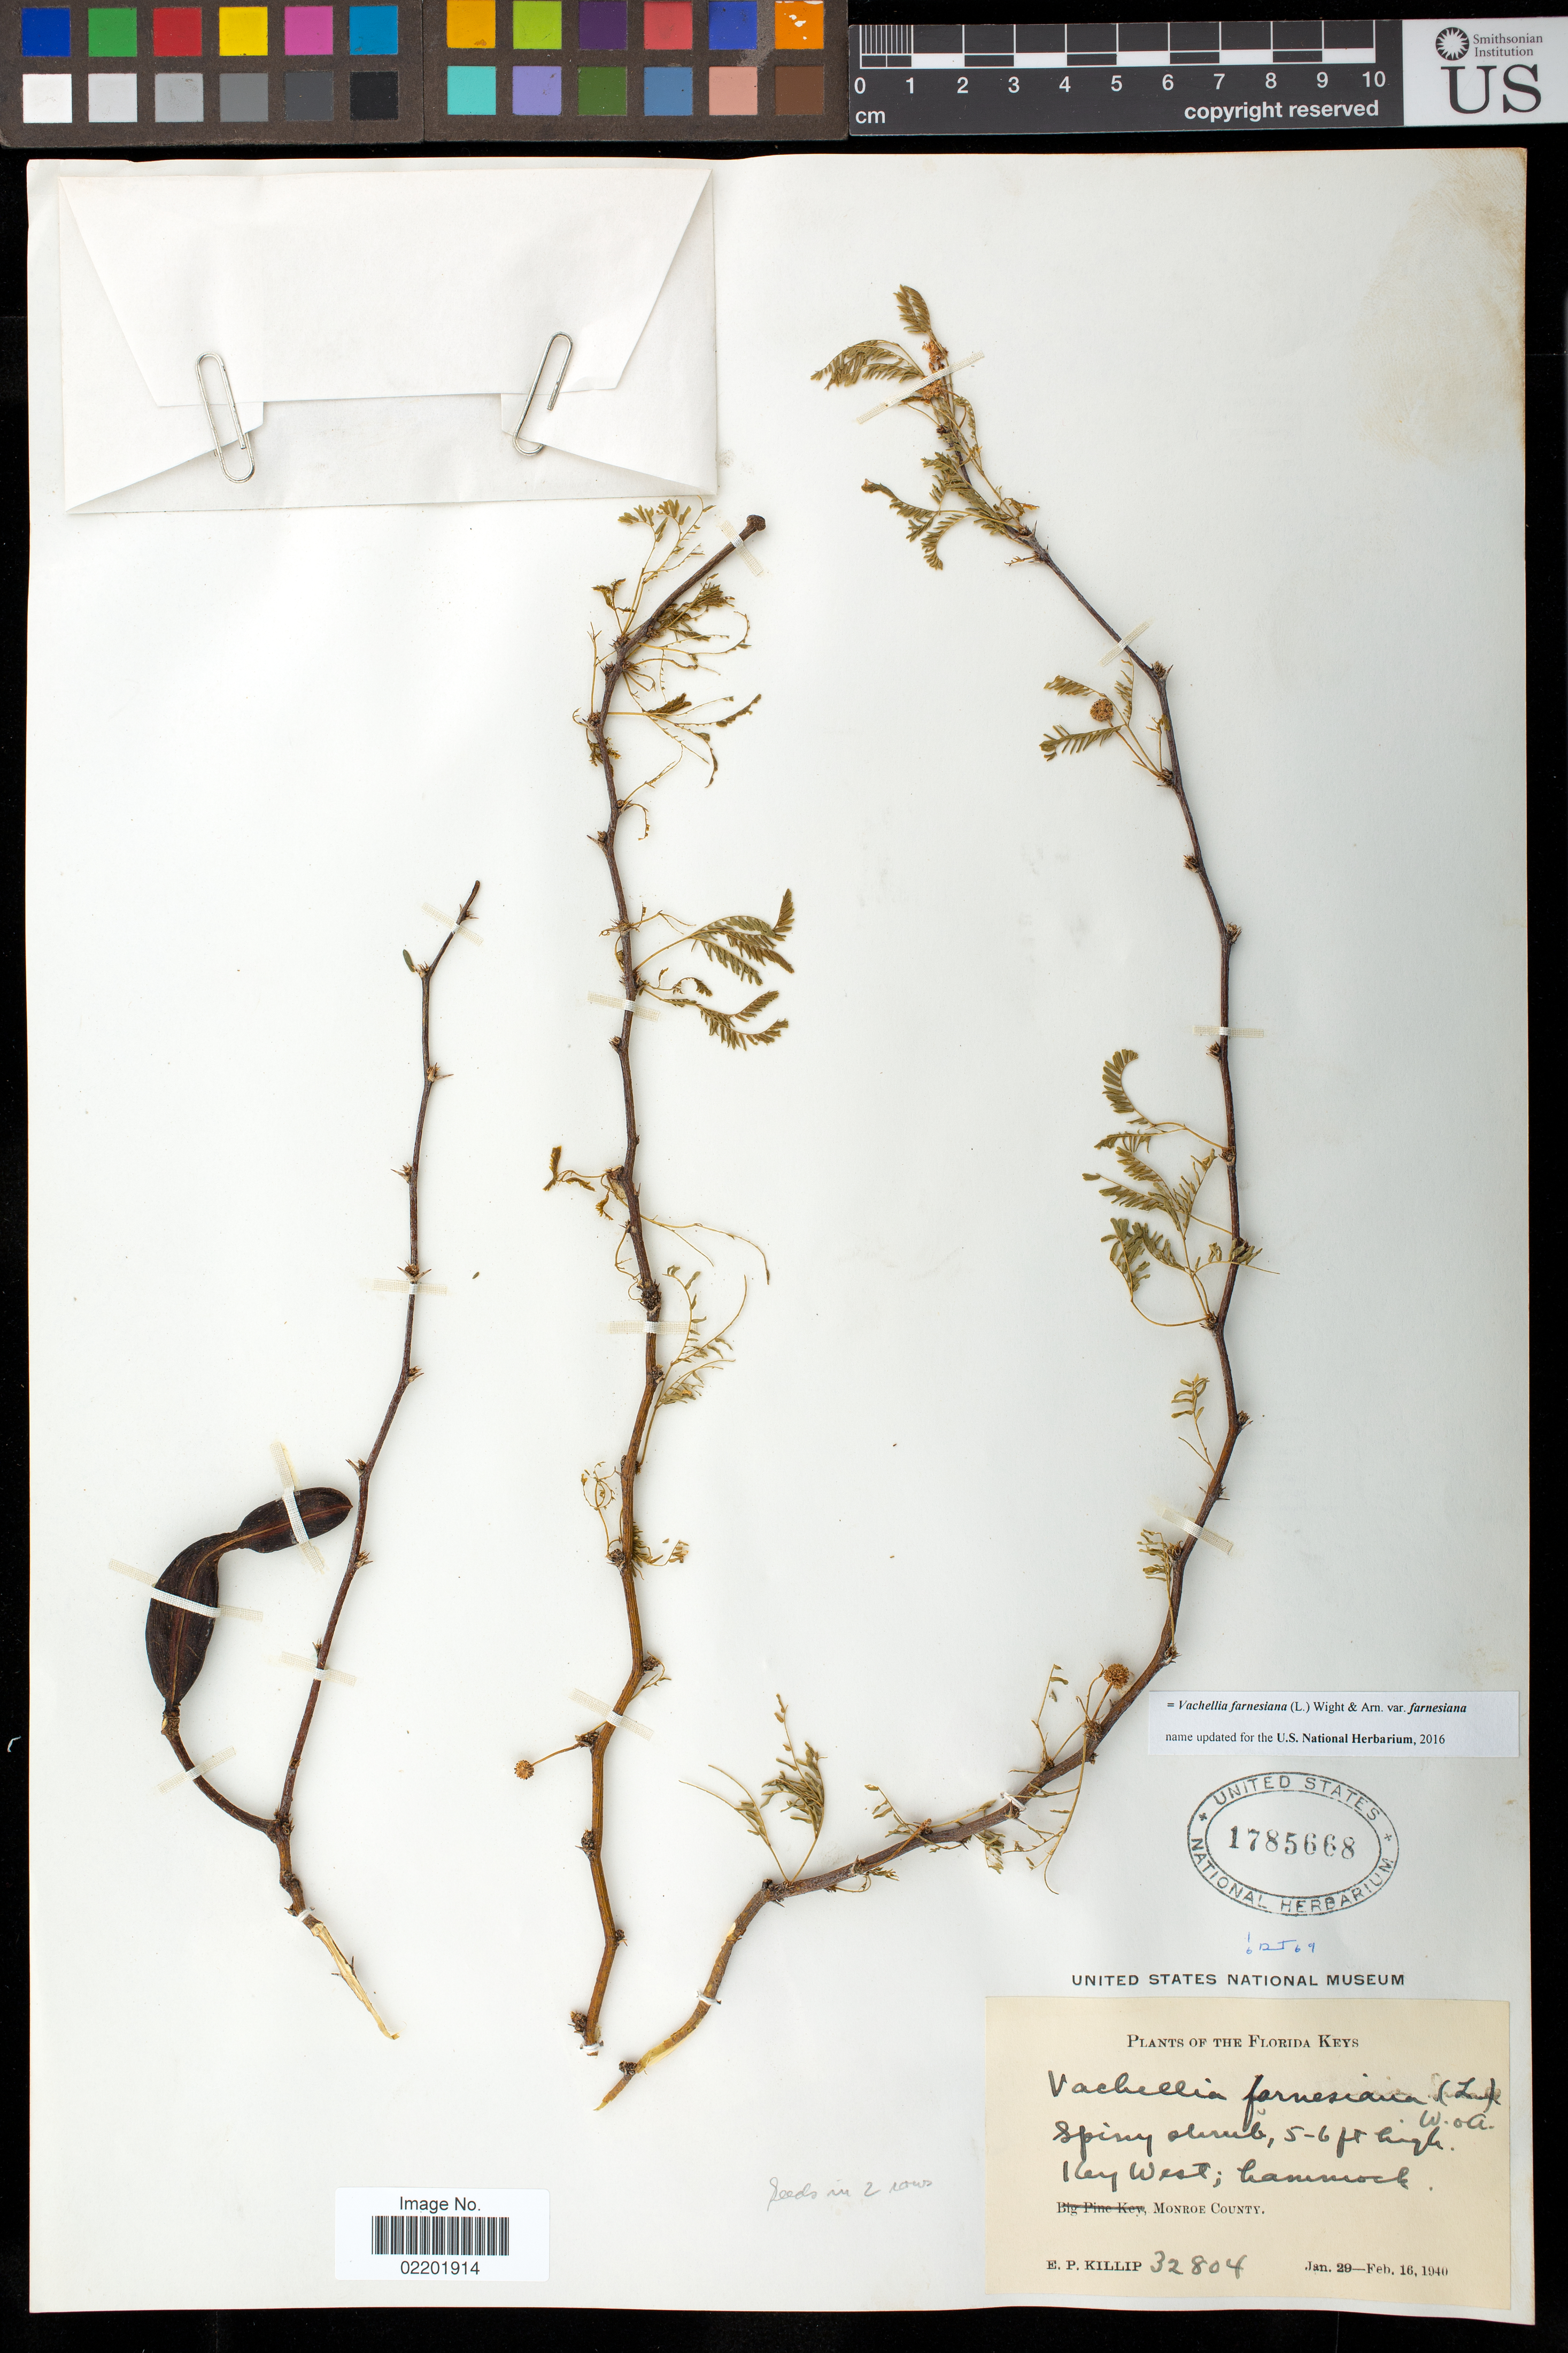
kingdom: Plantae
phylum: Tracheophyta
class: Magnoliopsida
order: Fabales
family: Fabaceae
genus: Vachellia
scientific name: Vachellia farnesiana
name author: (L.) Wight & Arn.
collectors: E. P. Killip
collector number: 32804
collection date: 1940-01-29/1940-02-16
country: United States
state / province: Florida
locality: Florida Keys, Key West, hammock, Monroe County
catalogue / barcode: US 1785668